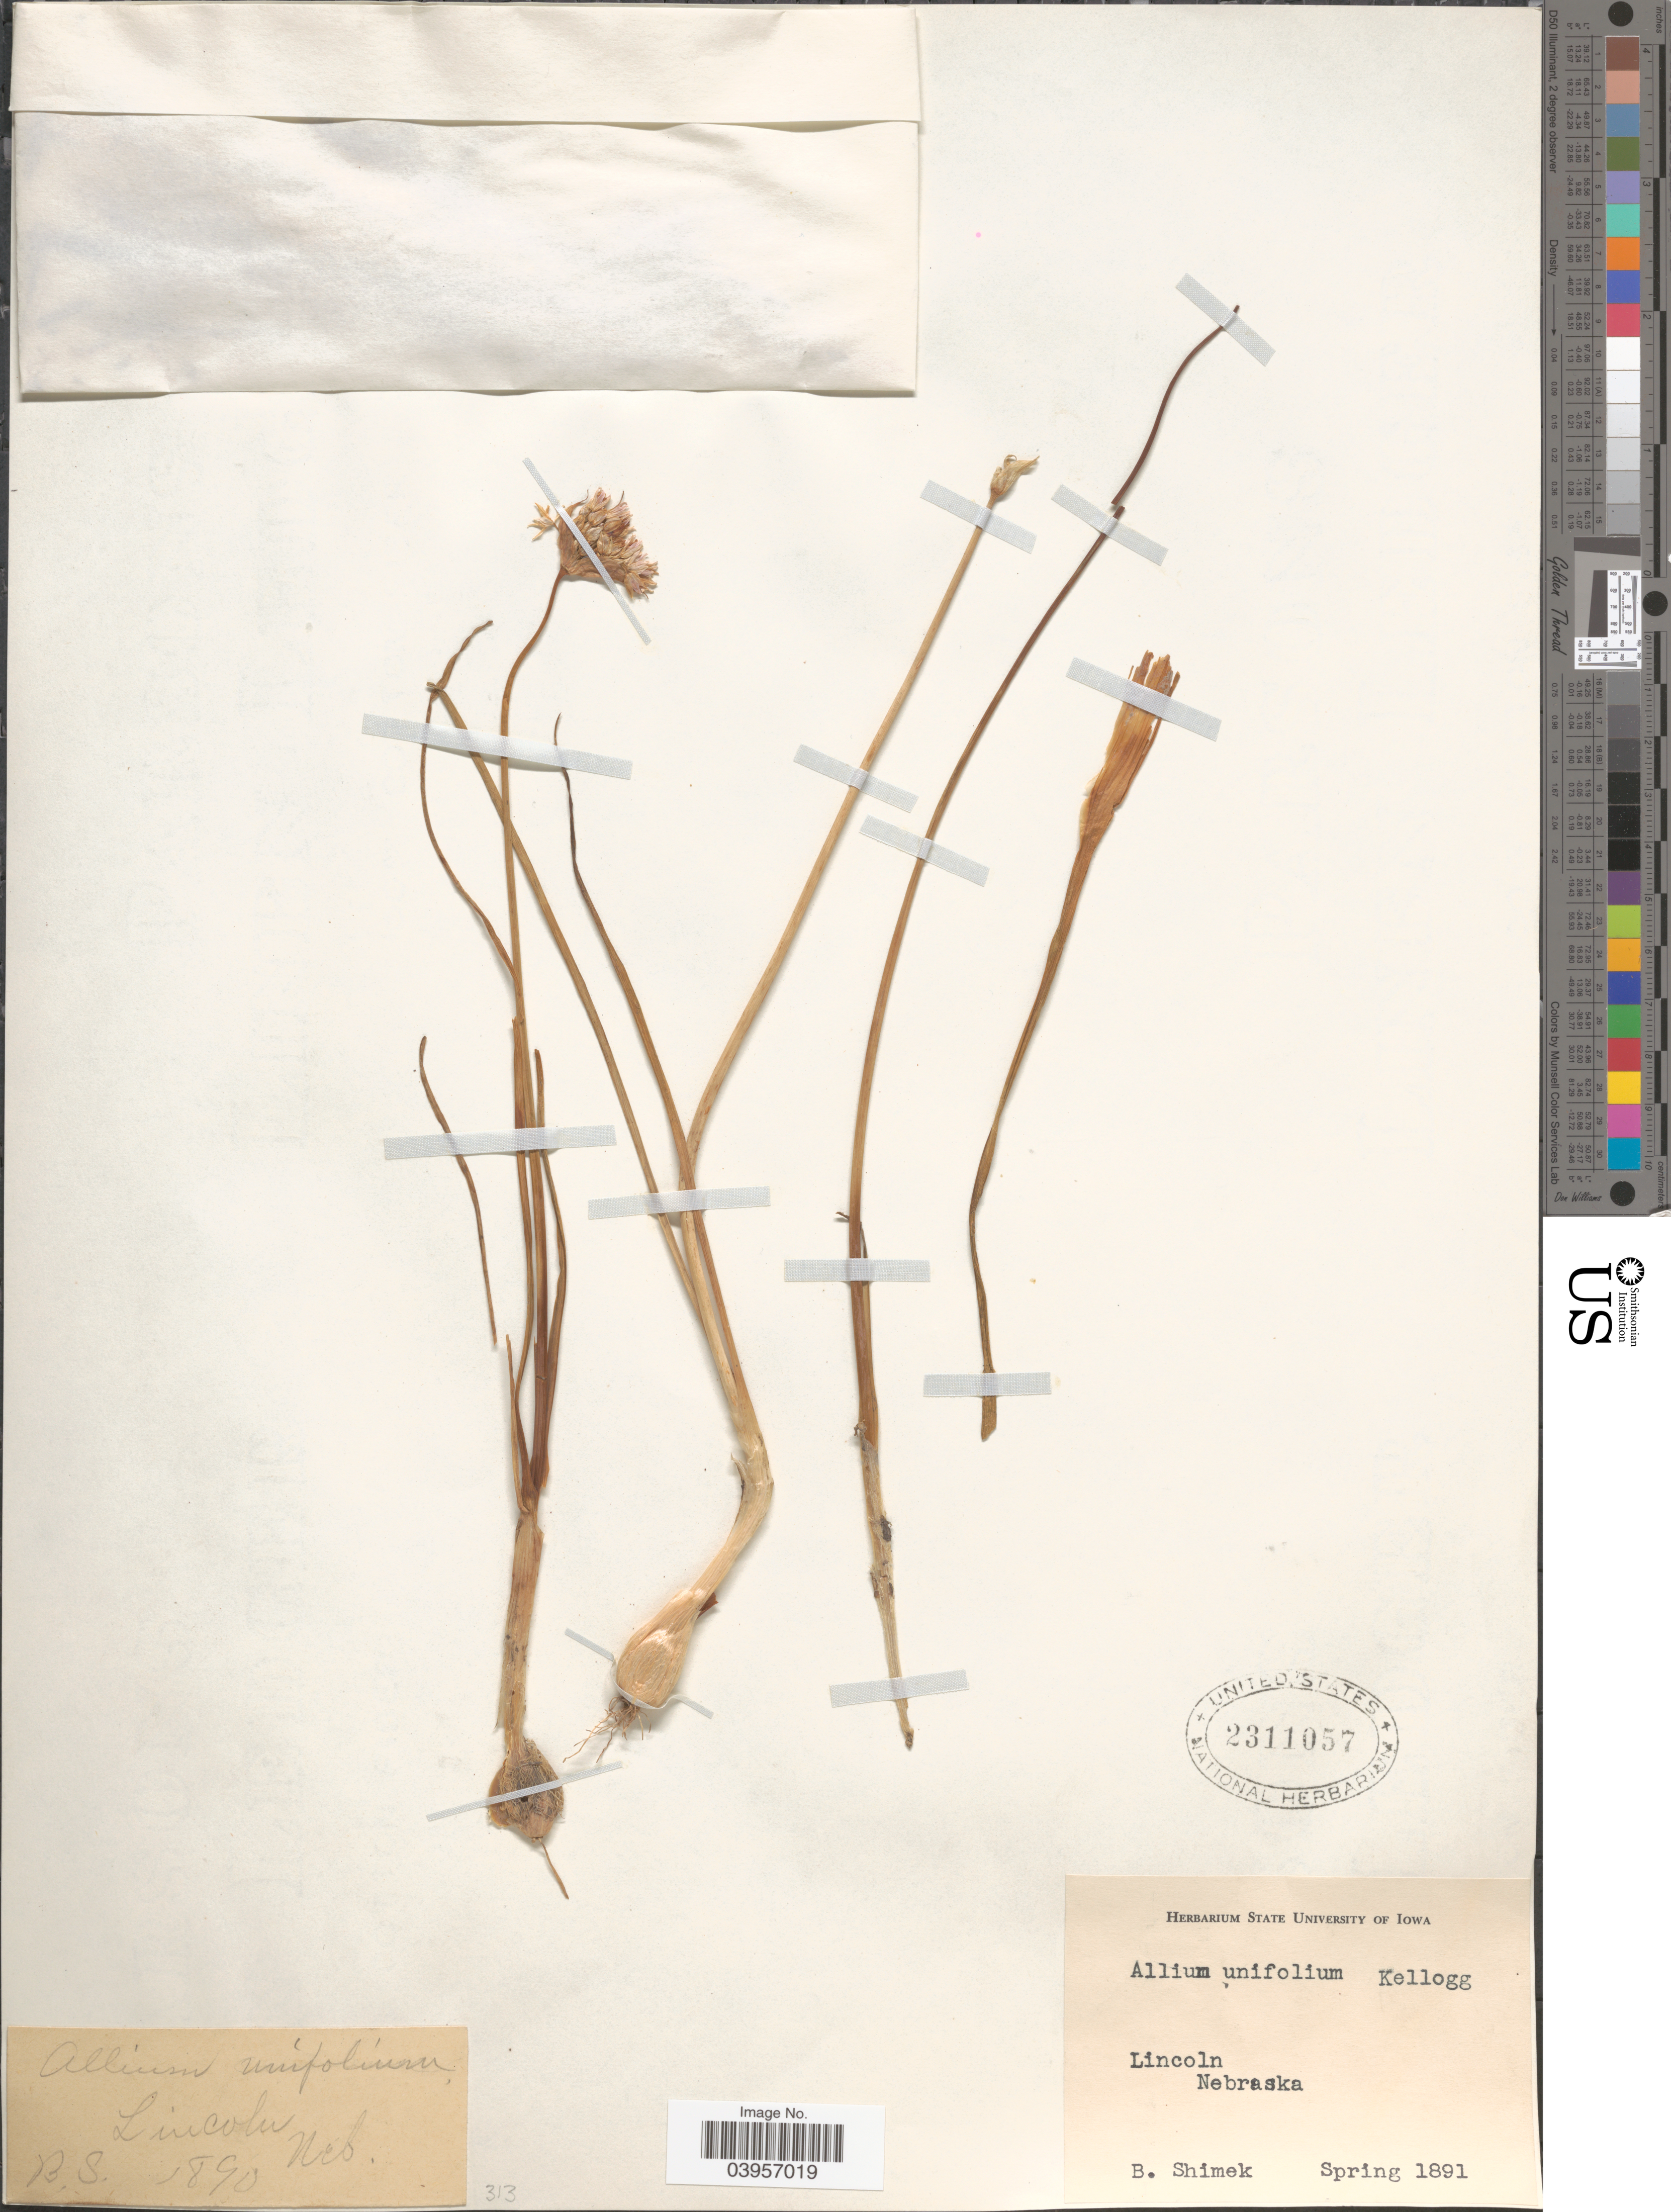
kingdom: Plantae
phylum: Tracheophyta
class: Liliopsida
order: Asparagales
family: Amaryllidaceae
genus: Allium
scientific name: Allium sp.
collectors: B. Shimek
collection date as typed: Spring 1891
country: United States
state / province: Nebraska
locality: Lincoln.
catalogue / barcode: US 2311057